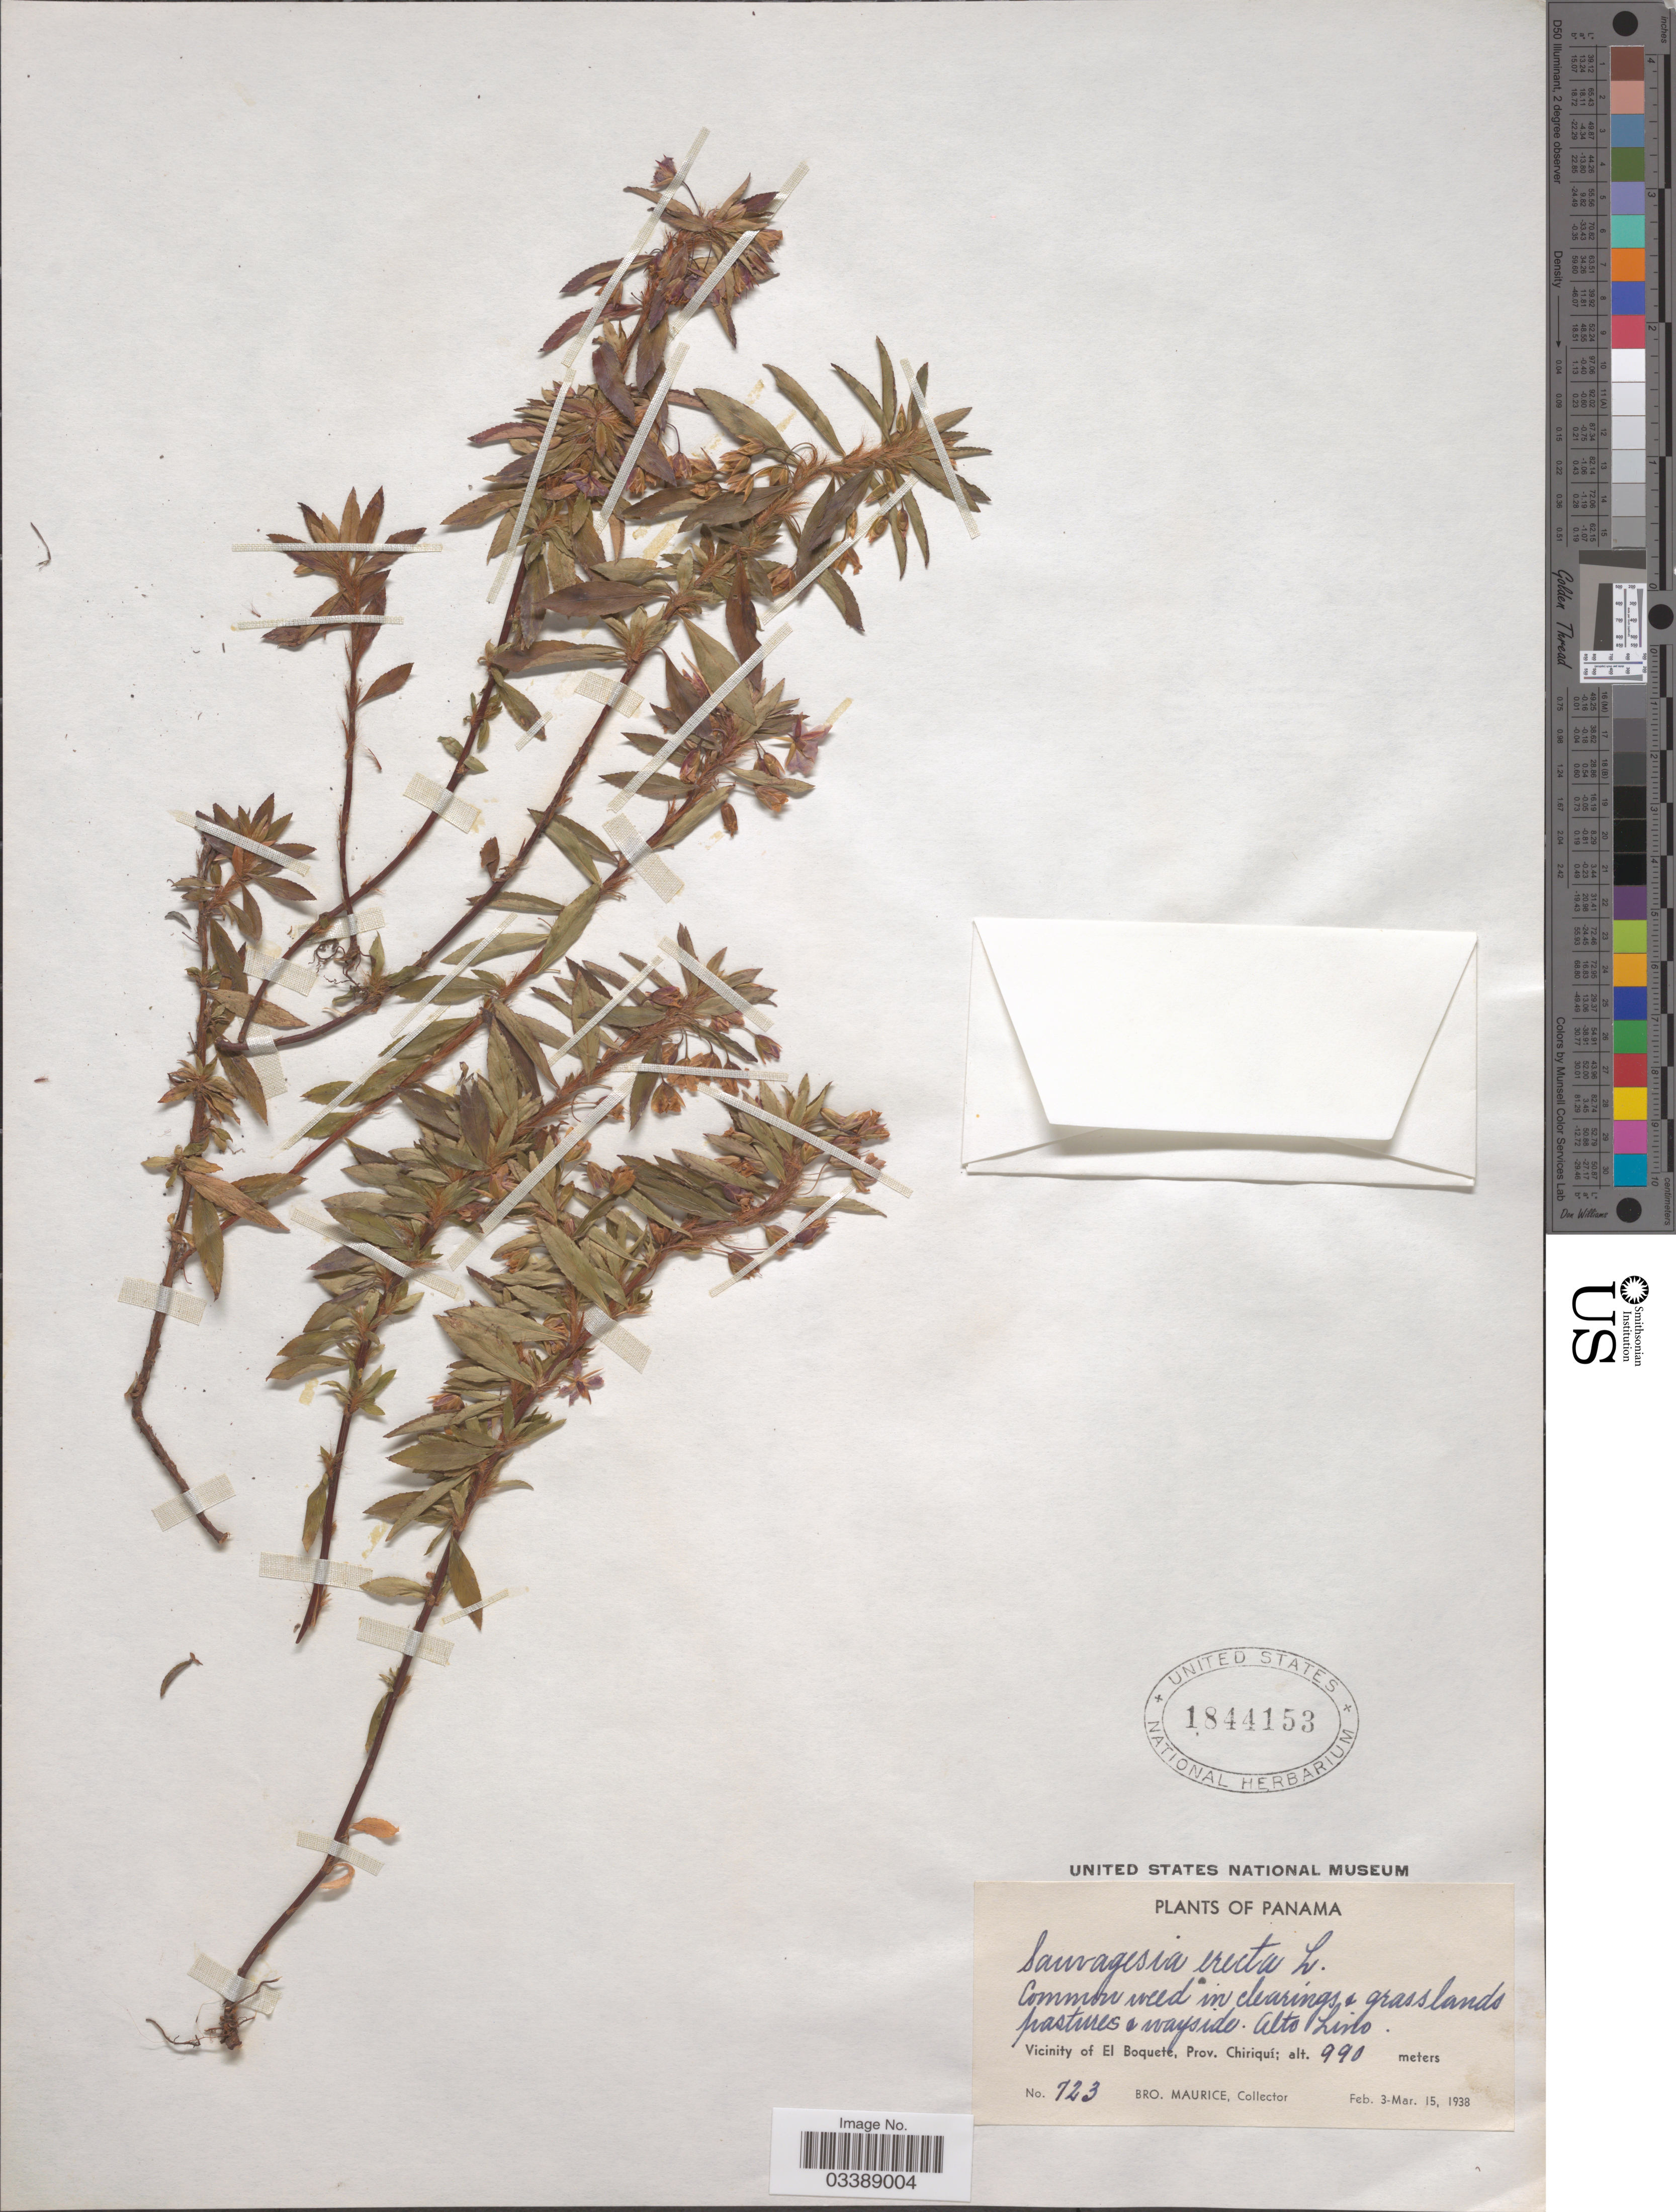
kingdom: Plantae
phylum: Tracheophyta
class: Magnoliopsida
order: Malpighiales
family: Ochnaceae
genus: Sauvagesia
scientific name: Sauvagesia erecta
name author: L.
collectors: B. Maurice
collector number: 723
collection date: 1938-02-03/1938-03-15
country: Panama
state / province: Chiriqui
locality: Alto Lino. Vicinity of El Boquete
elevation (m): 990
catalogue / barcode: US 1844153